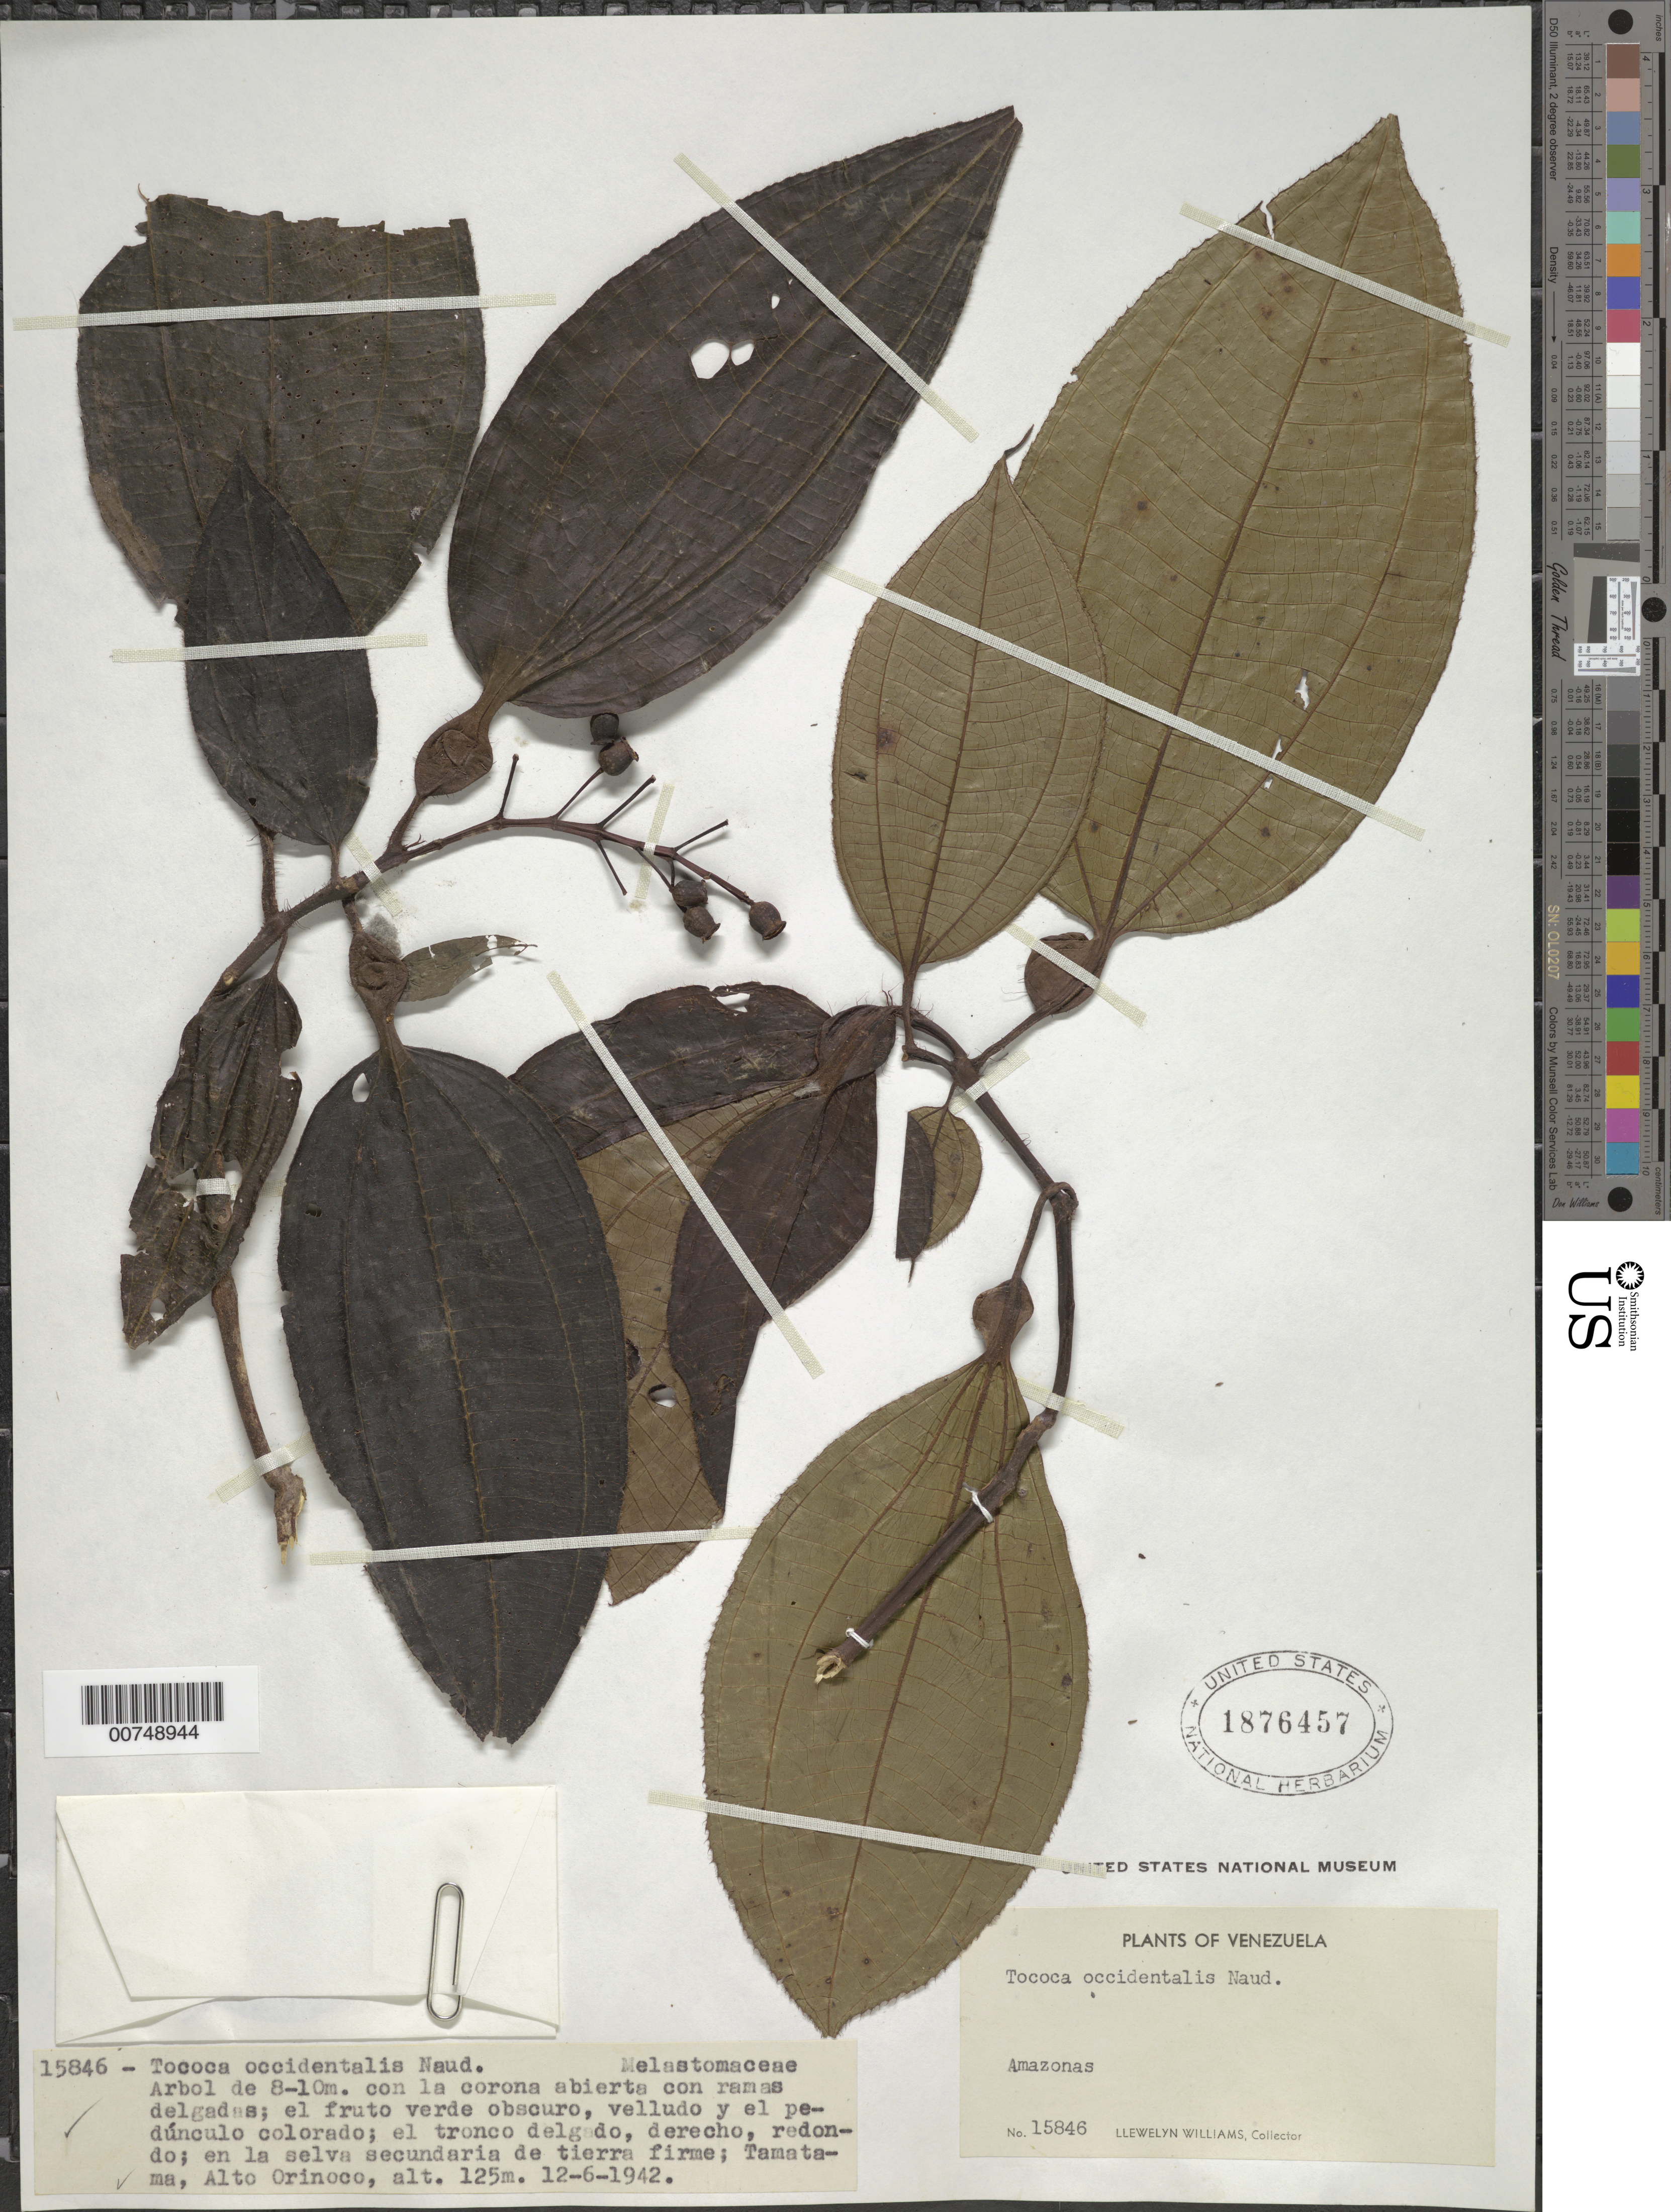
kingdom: Plantae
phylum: Tracheophyta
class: Magnoliopsida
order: Myrtales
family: Melastomataceae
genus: Tococa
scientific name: Tococa guianensis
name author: Aubl.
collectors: Ll. Williams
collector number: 15846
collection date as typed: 12-Jun-42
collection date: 1942-06-12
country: Venezuela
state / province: Amazonas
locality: Tamatama, Alto Río Orinoco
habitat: Selva secundaria de tierra firme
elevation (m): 125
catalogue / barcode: US 1876457